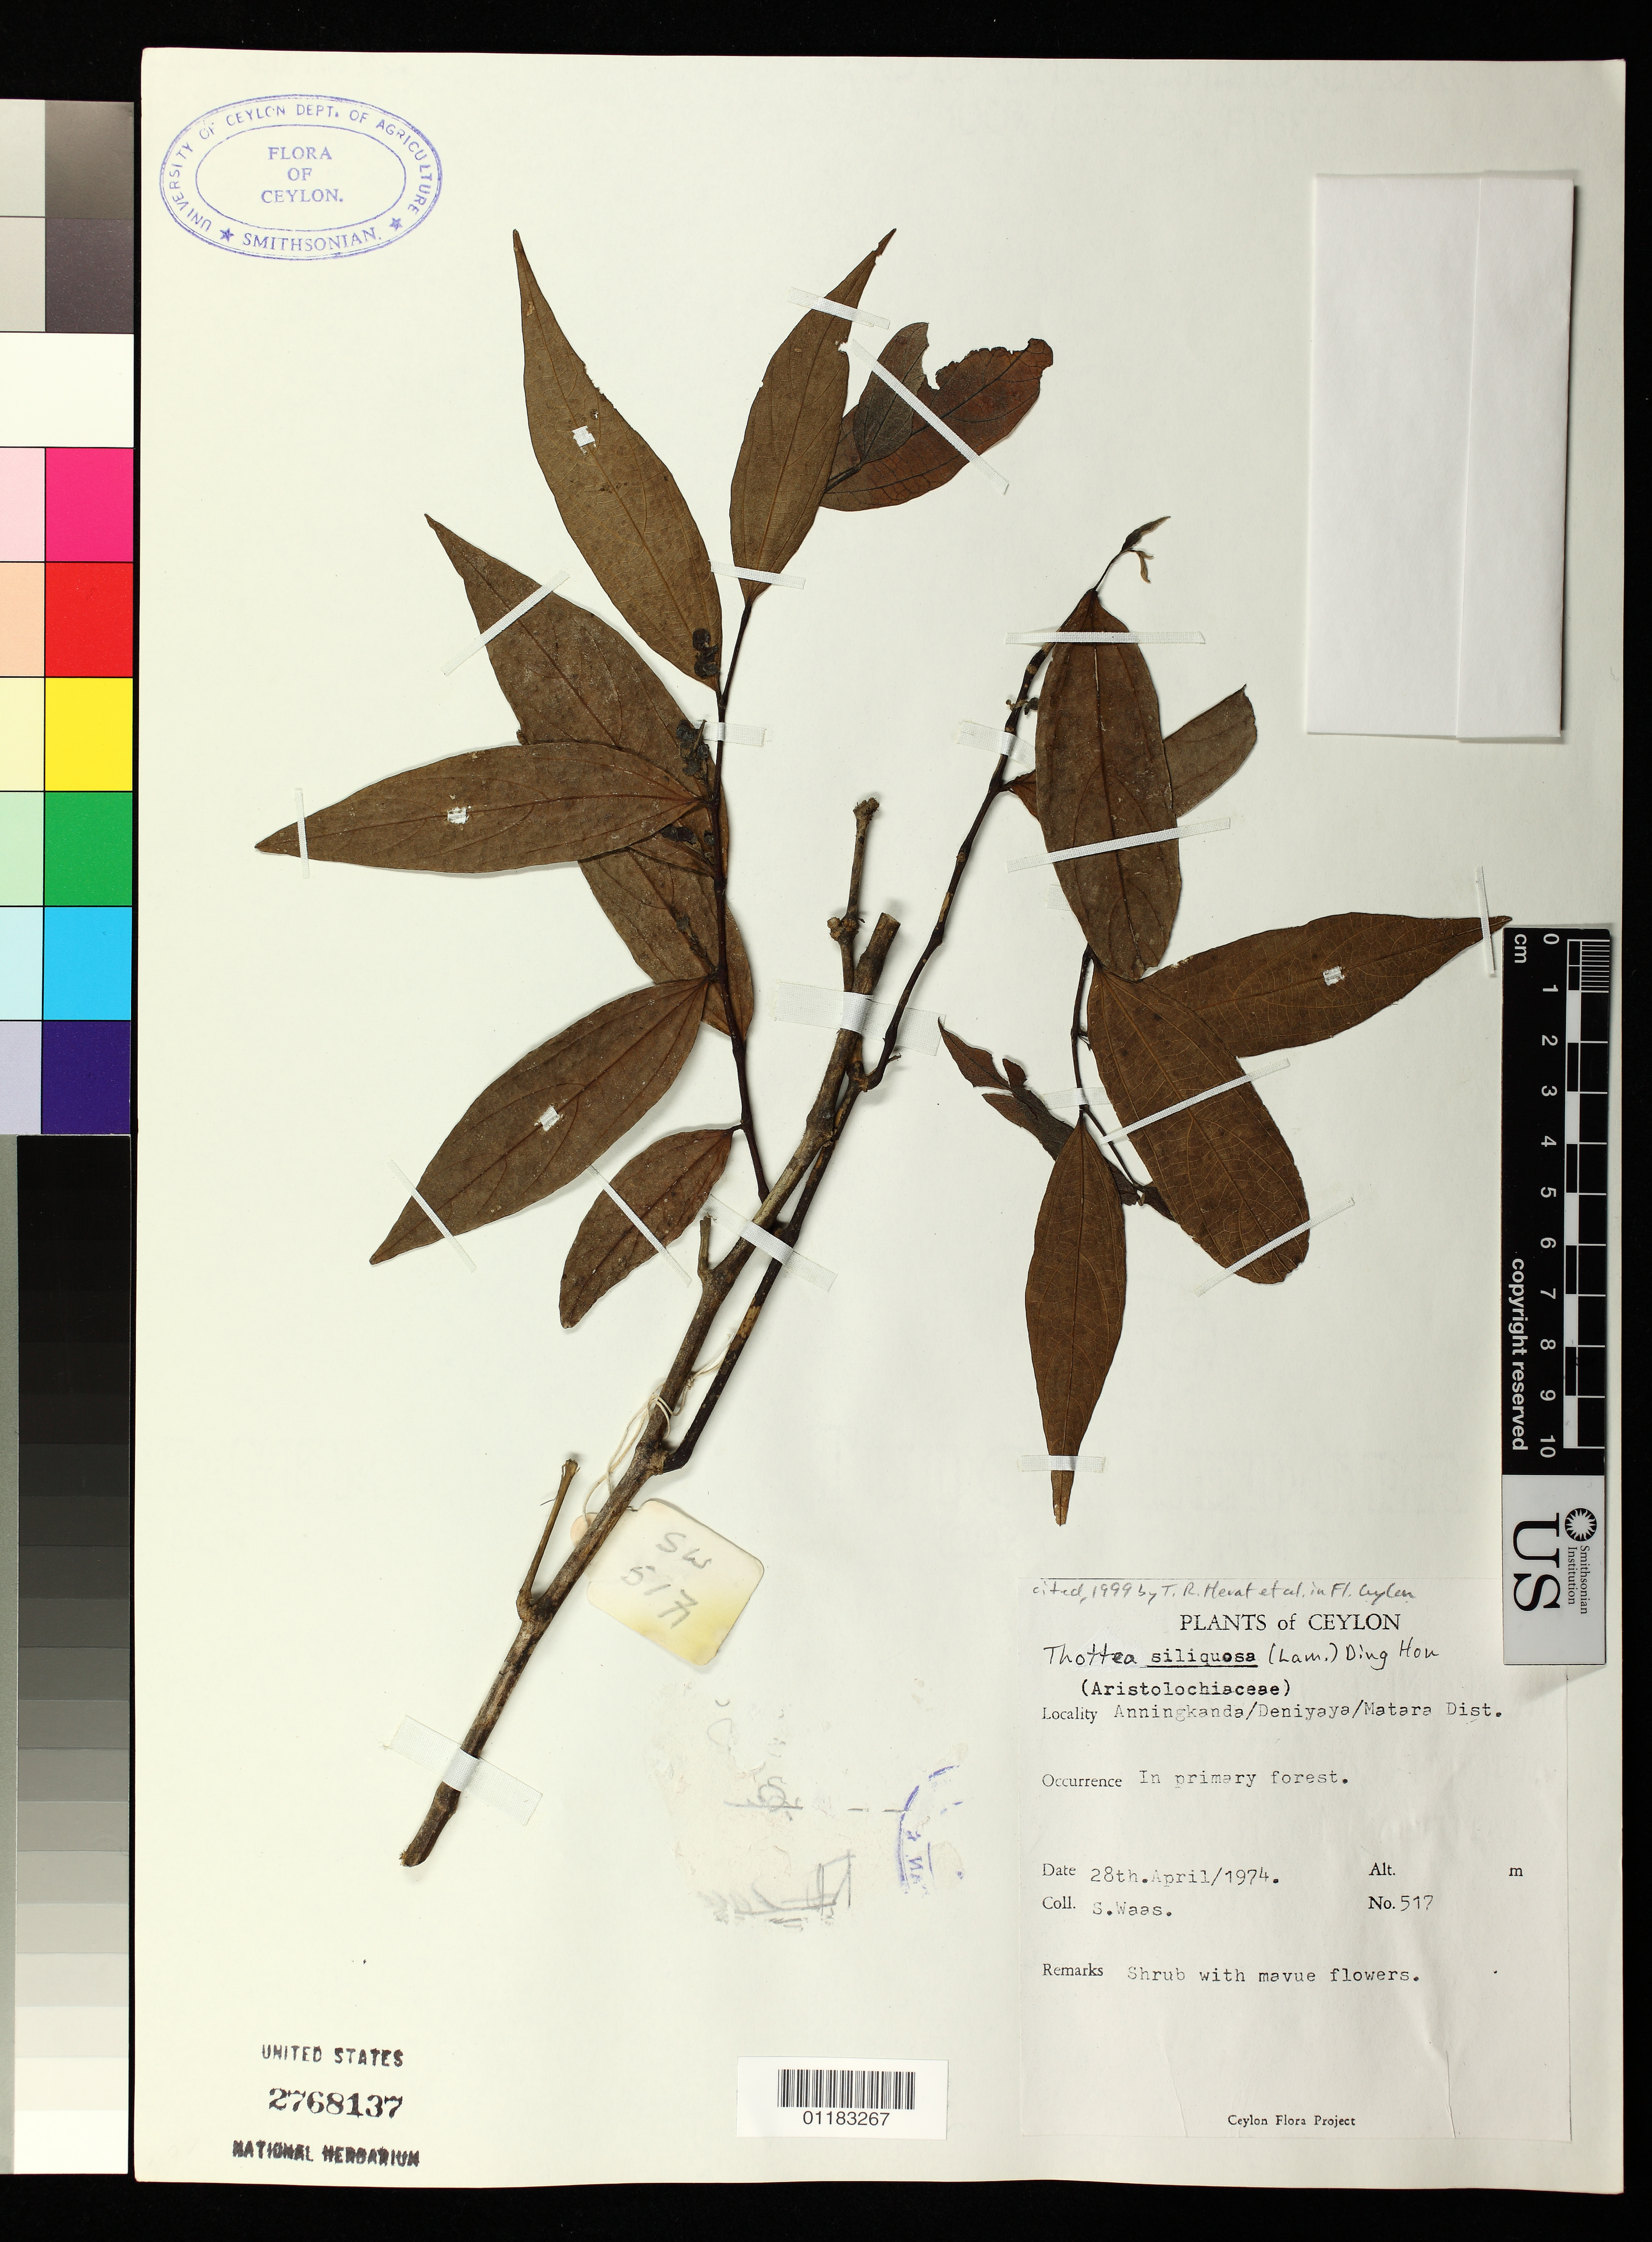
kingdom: Plantae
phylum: Tracheophyta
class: Magnoliopsida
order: Piperales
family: Aristolochiaceae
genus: Thottea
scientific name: Thottea siliquosa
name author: (Lam.) Ding Hou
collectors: S. Waas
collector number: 517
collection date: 1974-04-08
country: Sri Lanka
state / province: Southern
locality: Anningkanda / Deniyaya / Matara Dist.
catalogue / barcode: US 2768137